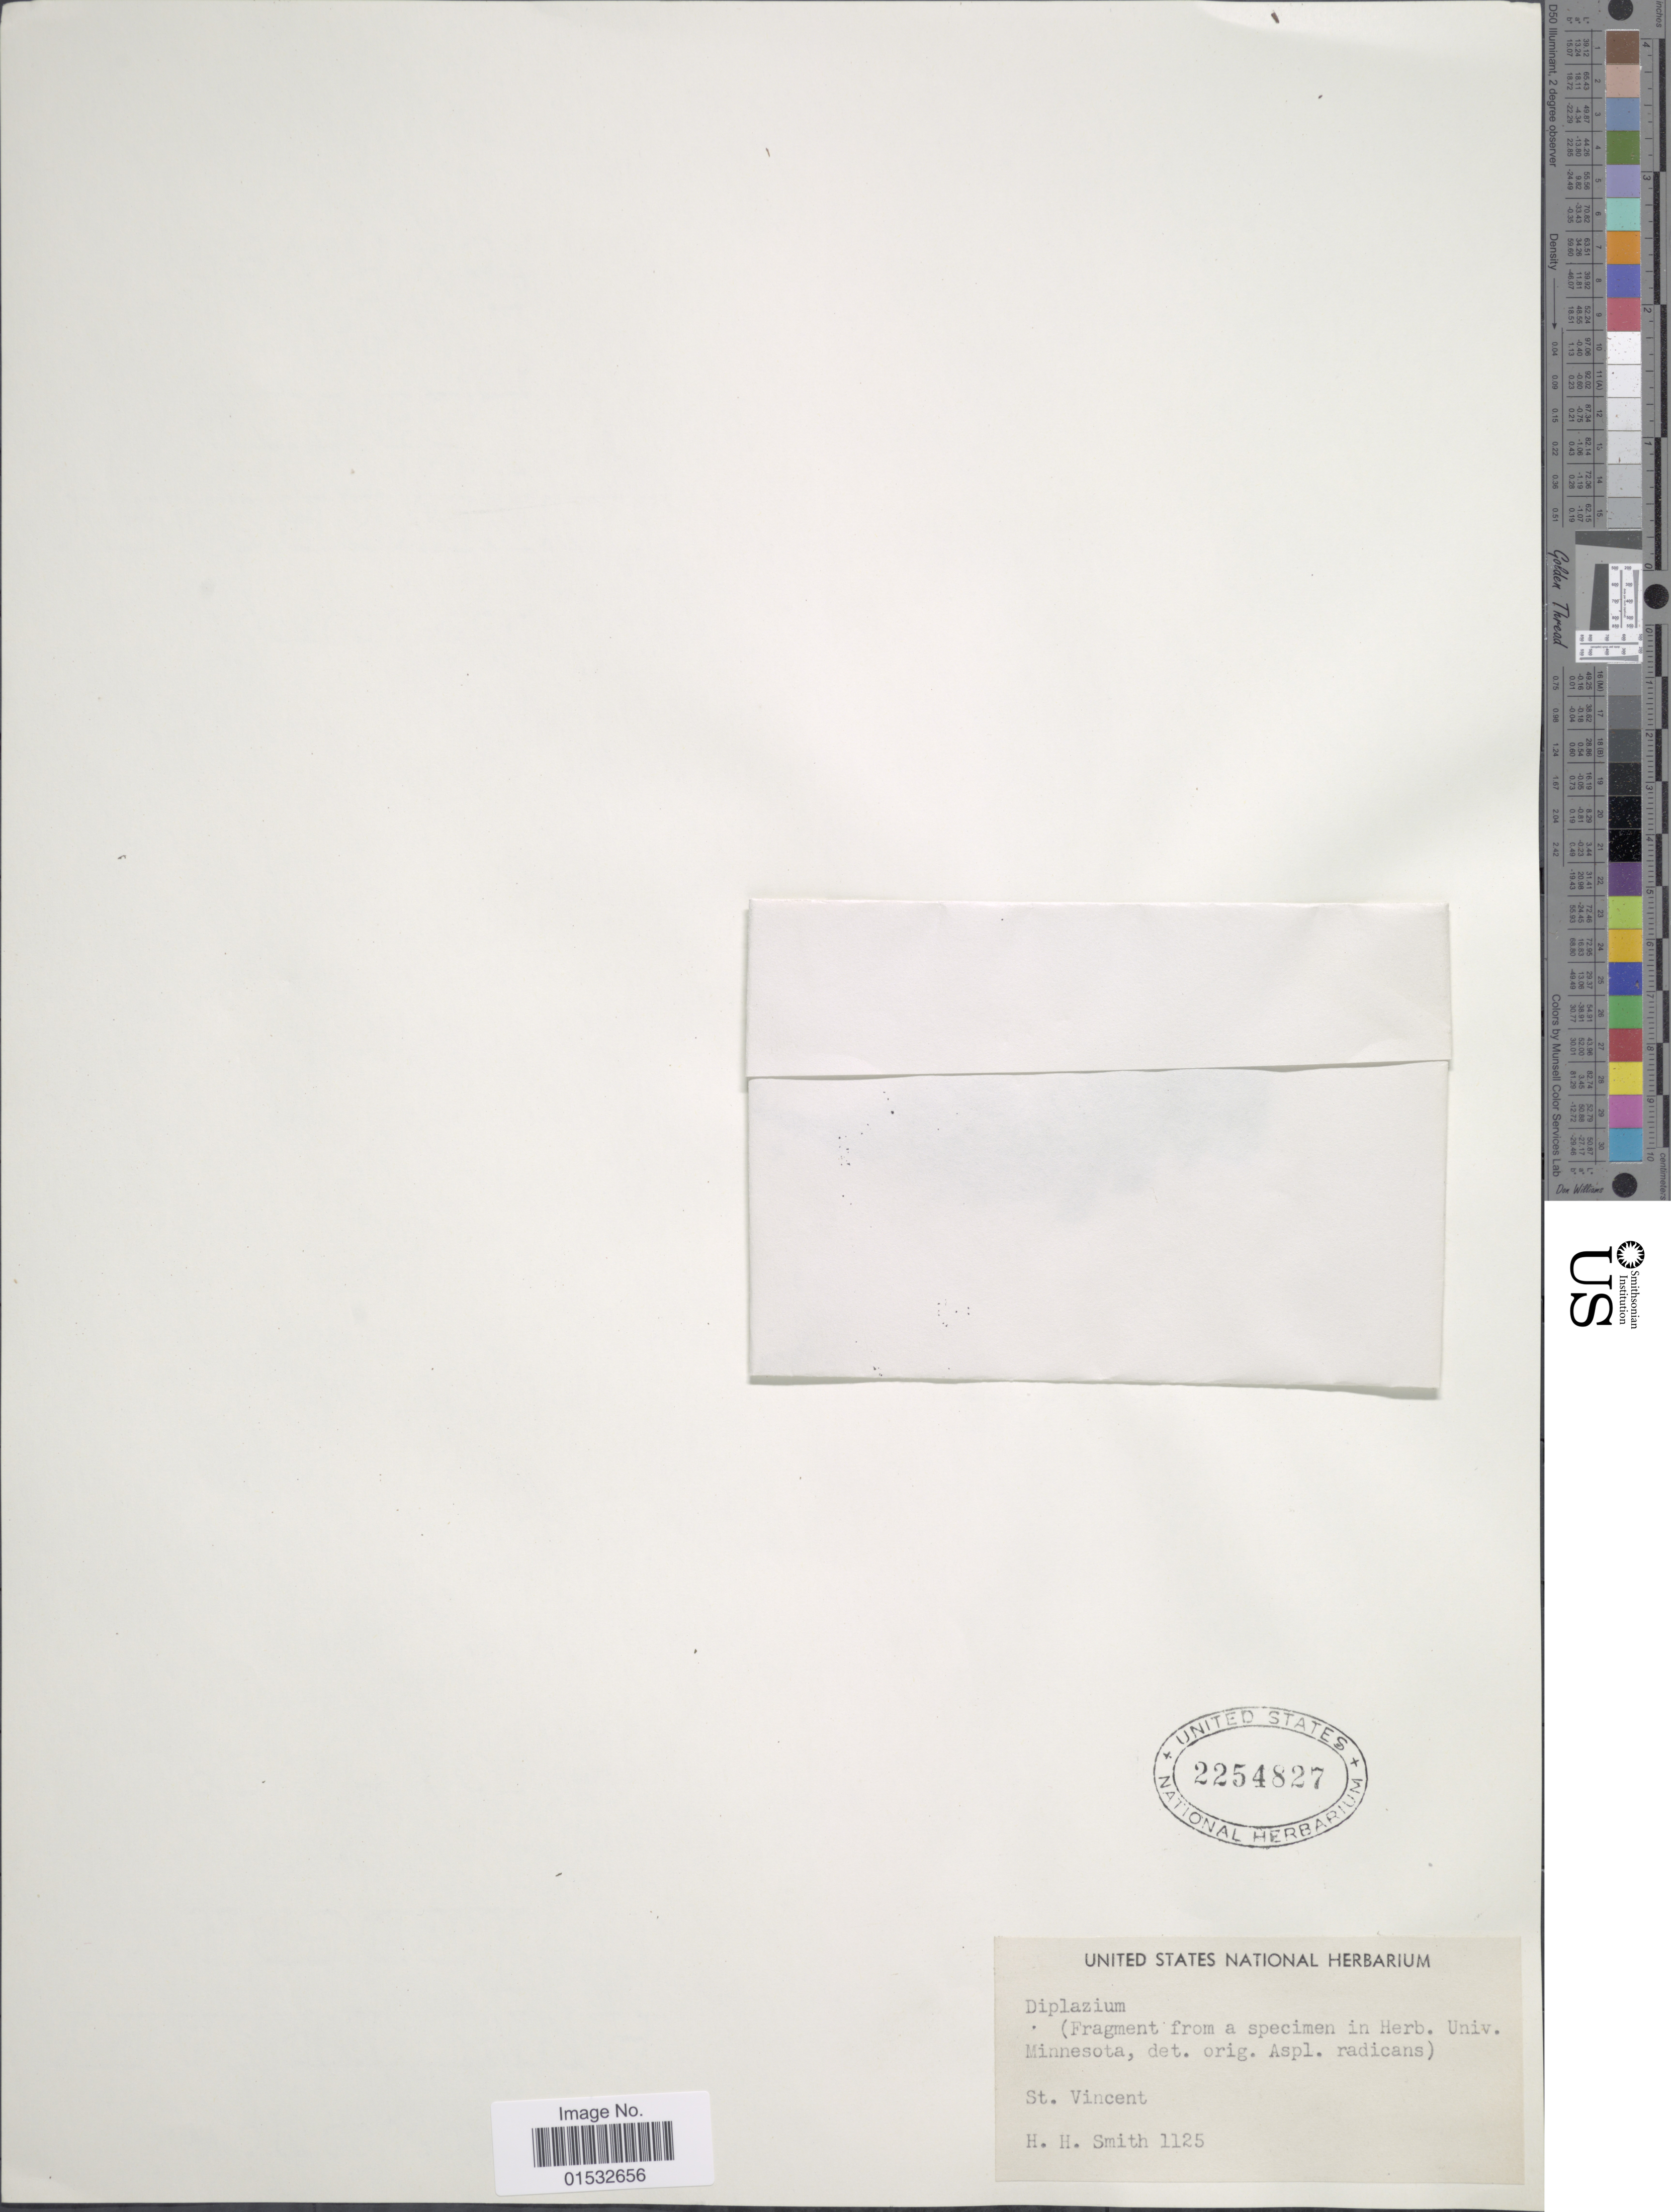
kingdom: Plantae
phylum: Tracheophyta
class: Polypodiopsida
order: Polypodiales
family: Athyriaceae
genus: Diplazium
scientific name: Diplazium sp.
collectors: H. H. Smith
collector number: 1125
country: St. Vincent - Grenadines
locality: St. Vincent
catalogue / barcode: US 2254827